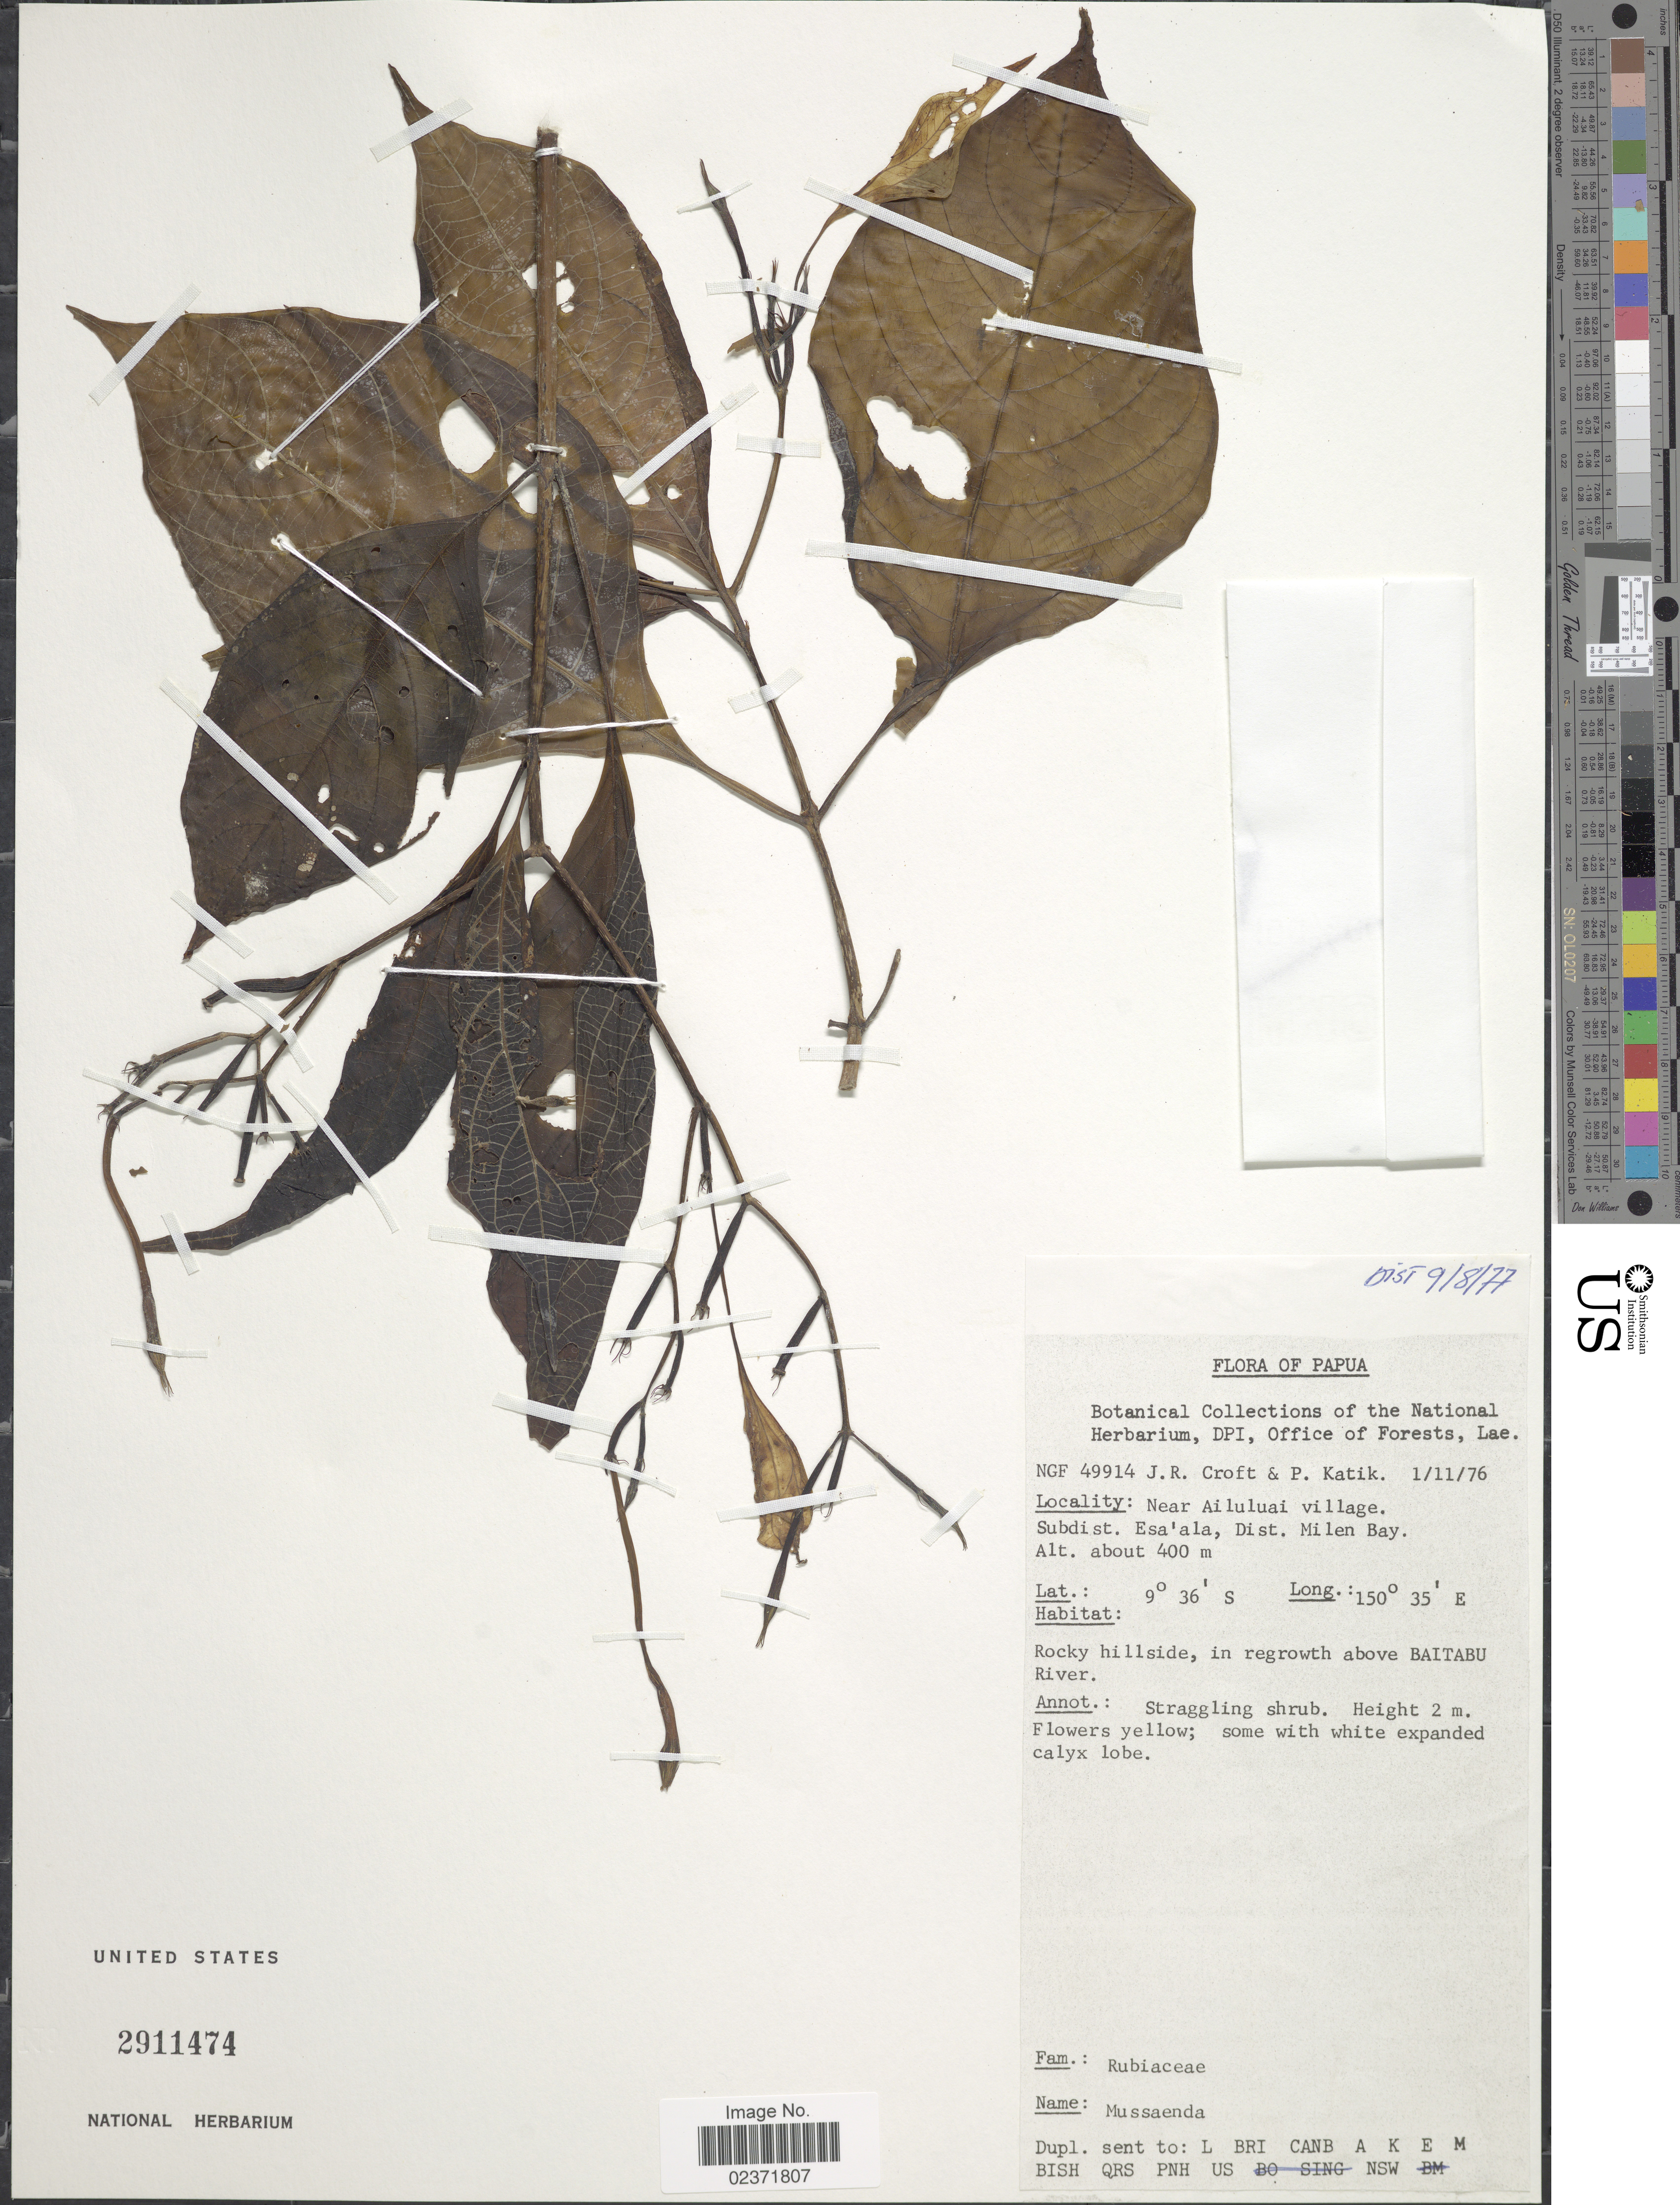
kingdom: Plantae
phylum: Tracheophyta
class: Magnoliopsida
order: Gentianales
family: Rubiaceae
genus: Mussaenda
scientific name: Mussaenda sp.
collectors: J. R. Croft & P. Katik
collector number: NGF 49914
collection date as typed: Transcribed d/m/y: 1/11/76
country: Papua New Guinea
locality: Papua, Near Ailuluai village. Subdist. Esa'ala, Dist. Milen Bay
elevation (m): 400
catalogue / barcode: US 2911474